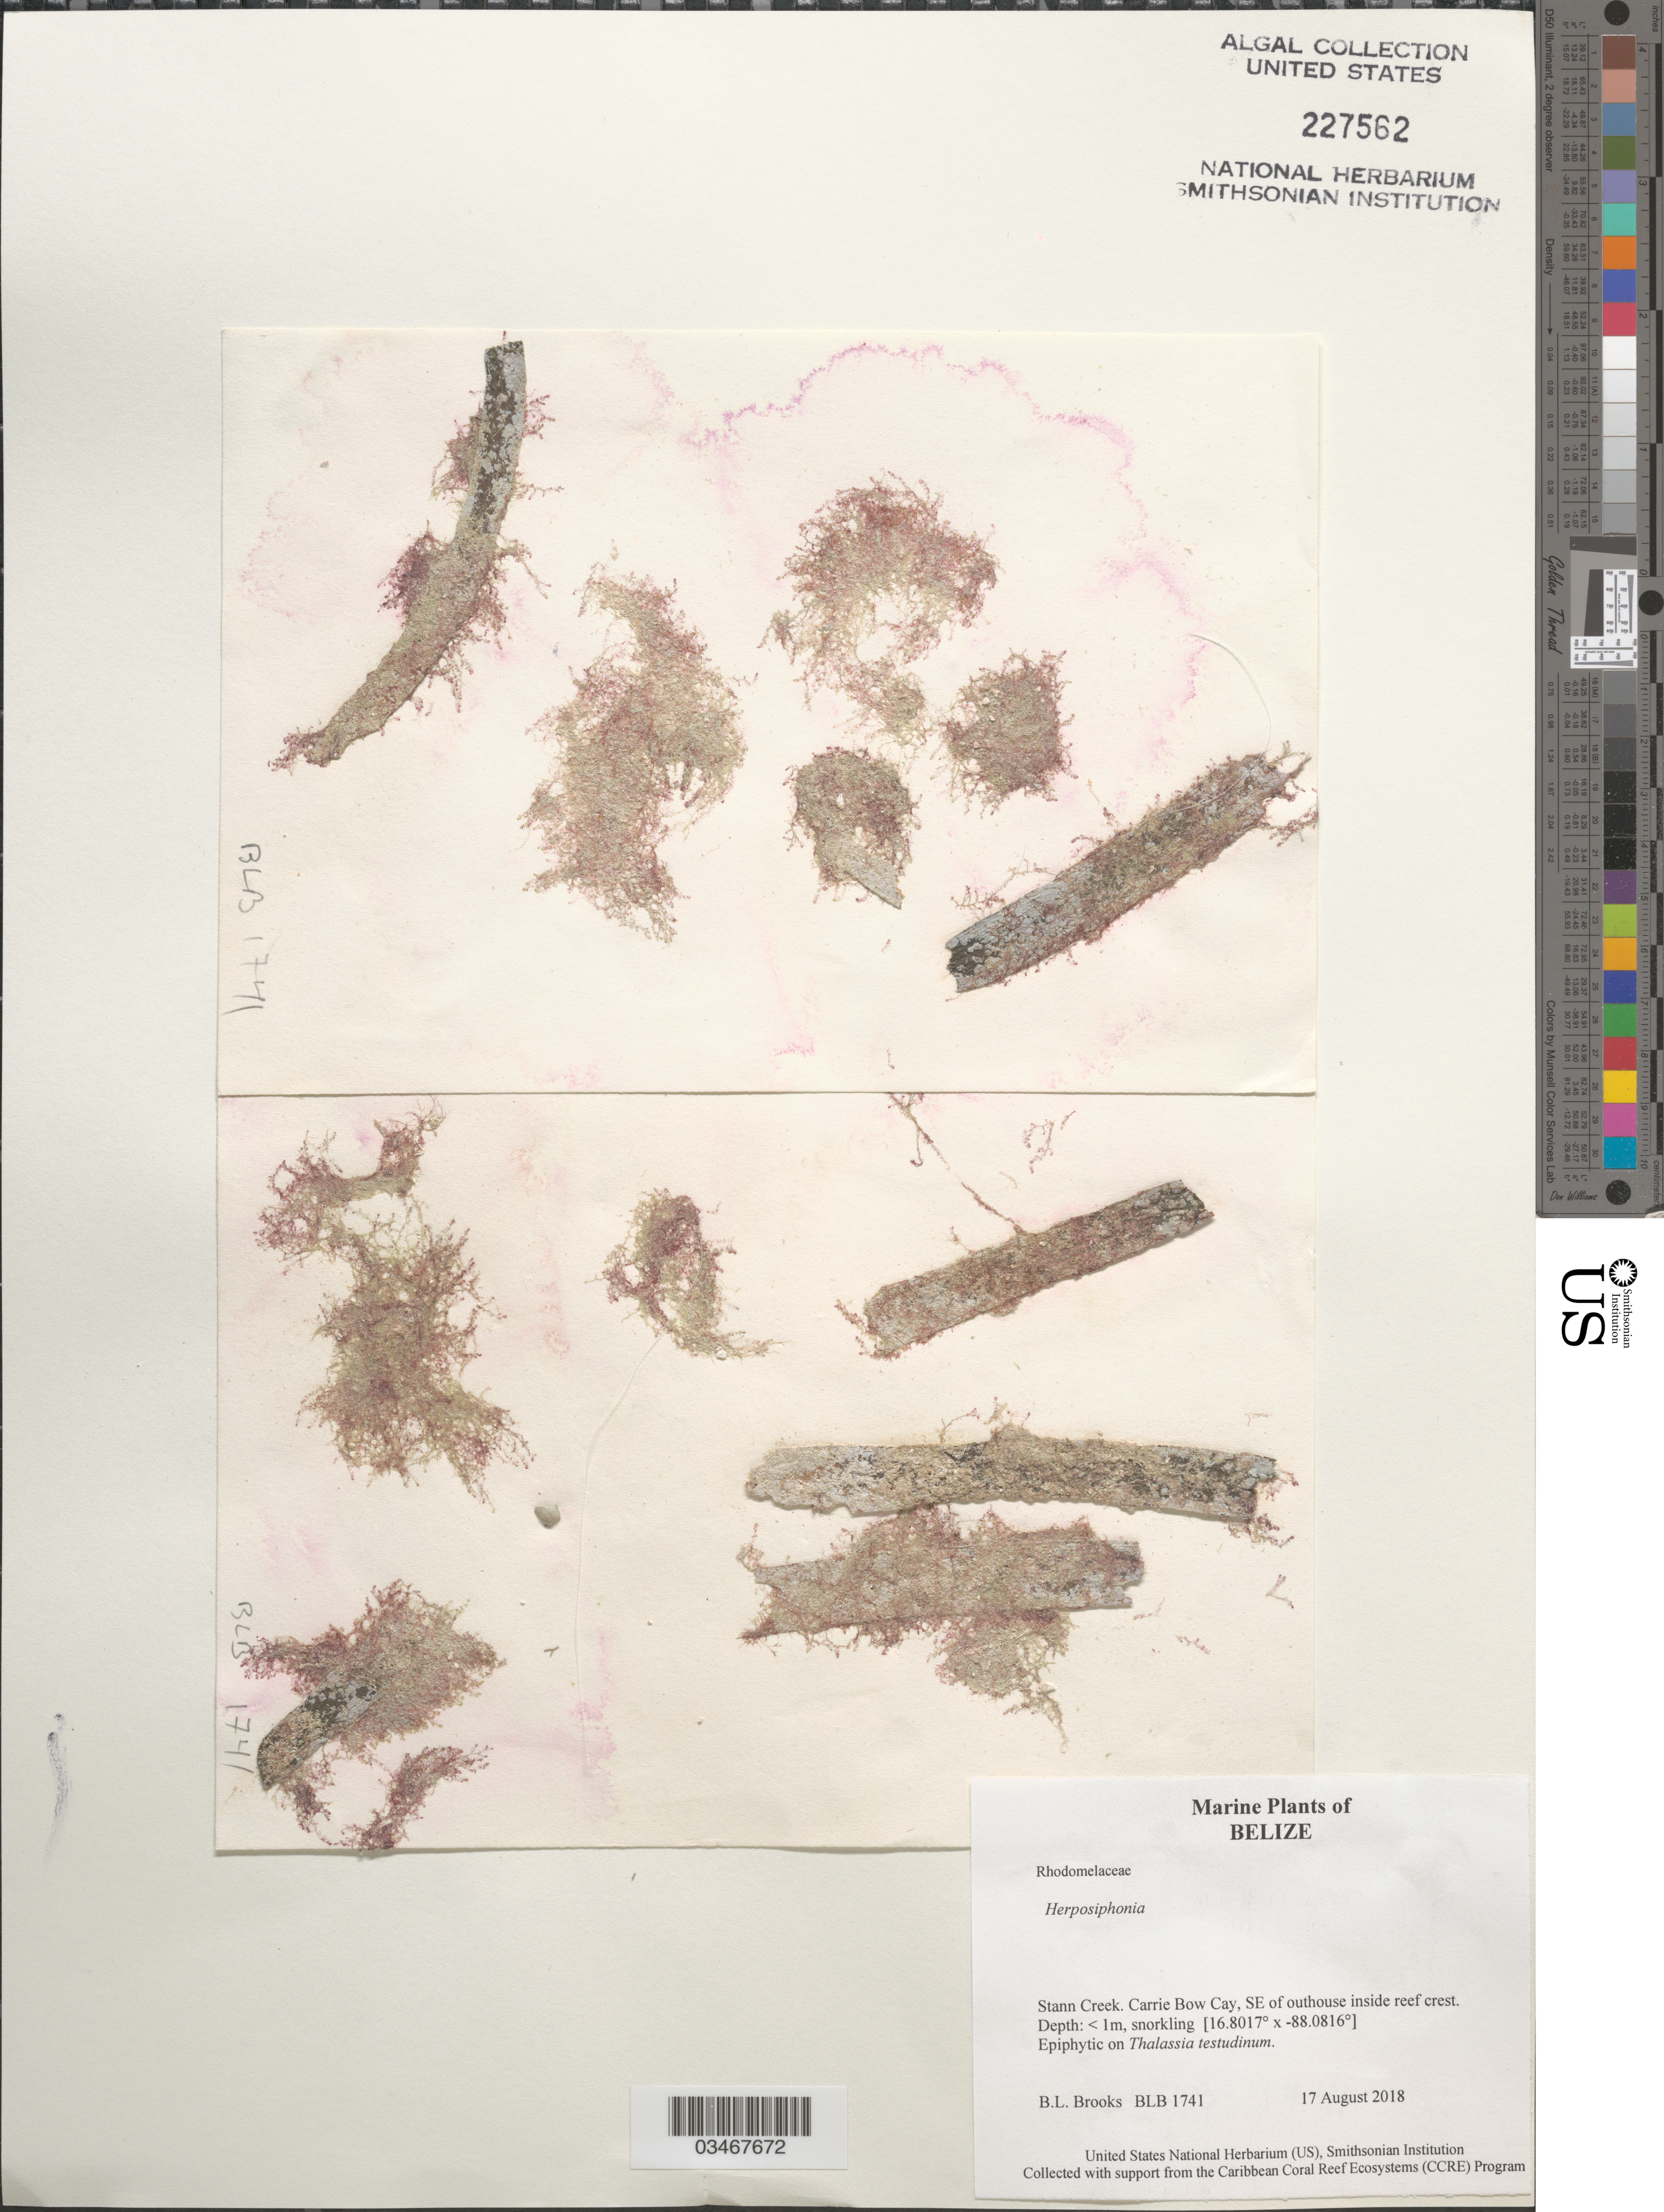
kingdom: Plantae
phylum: Rhodophyta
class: Florideophyceae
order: Ceramiales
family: Rhodomelaceae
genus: Herposiphonia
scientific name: Herposiphonia sp.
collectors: B. Brooks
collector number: BLB 1741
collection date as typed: Transcribed d/m/y: 17/8/2018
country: Belize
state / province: Stann Creek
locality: Carrie Bow Cay, SE of outhouse inside reef crest.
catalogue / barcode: US 227562